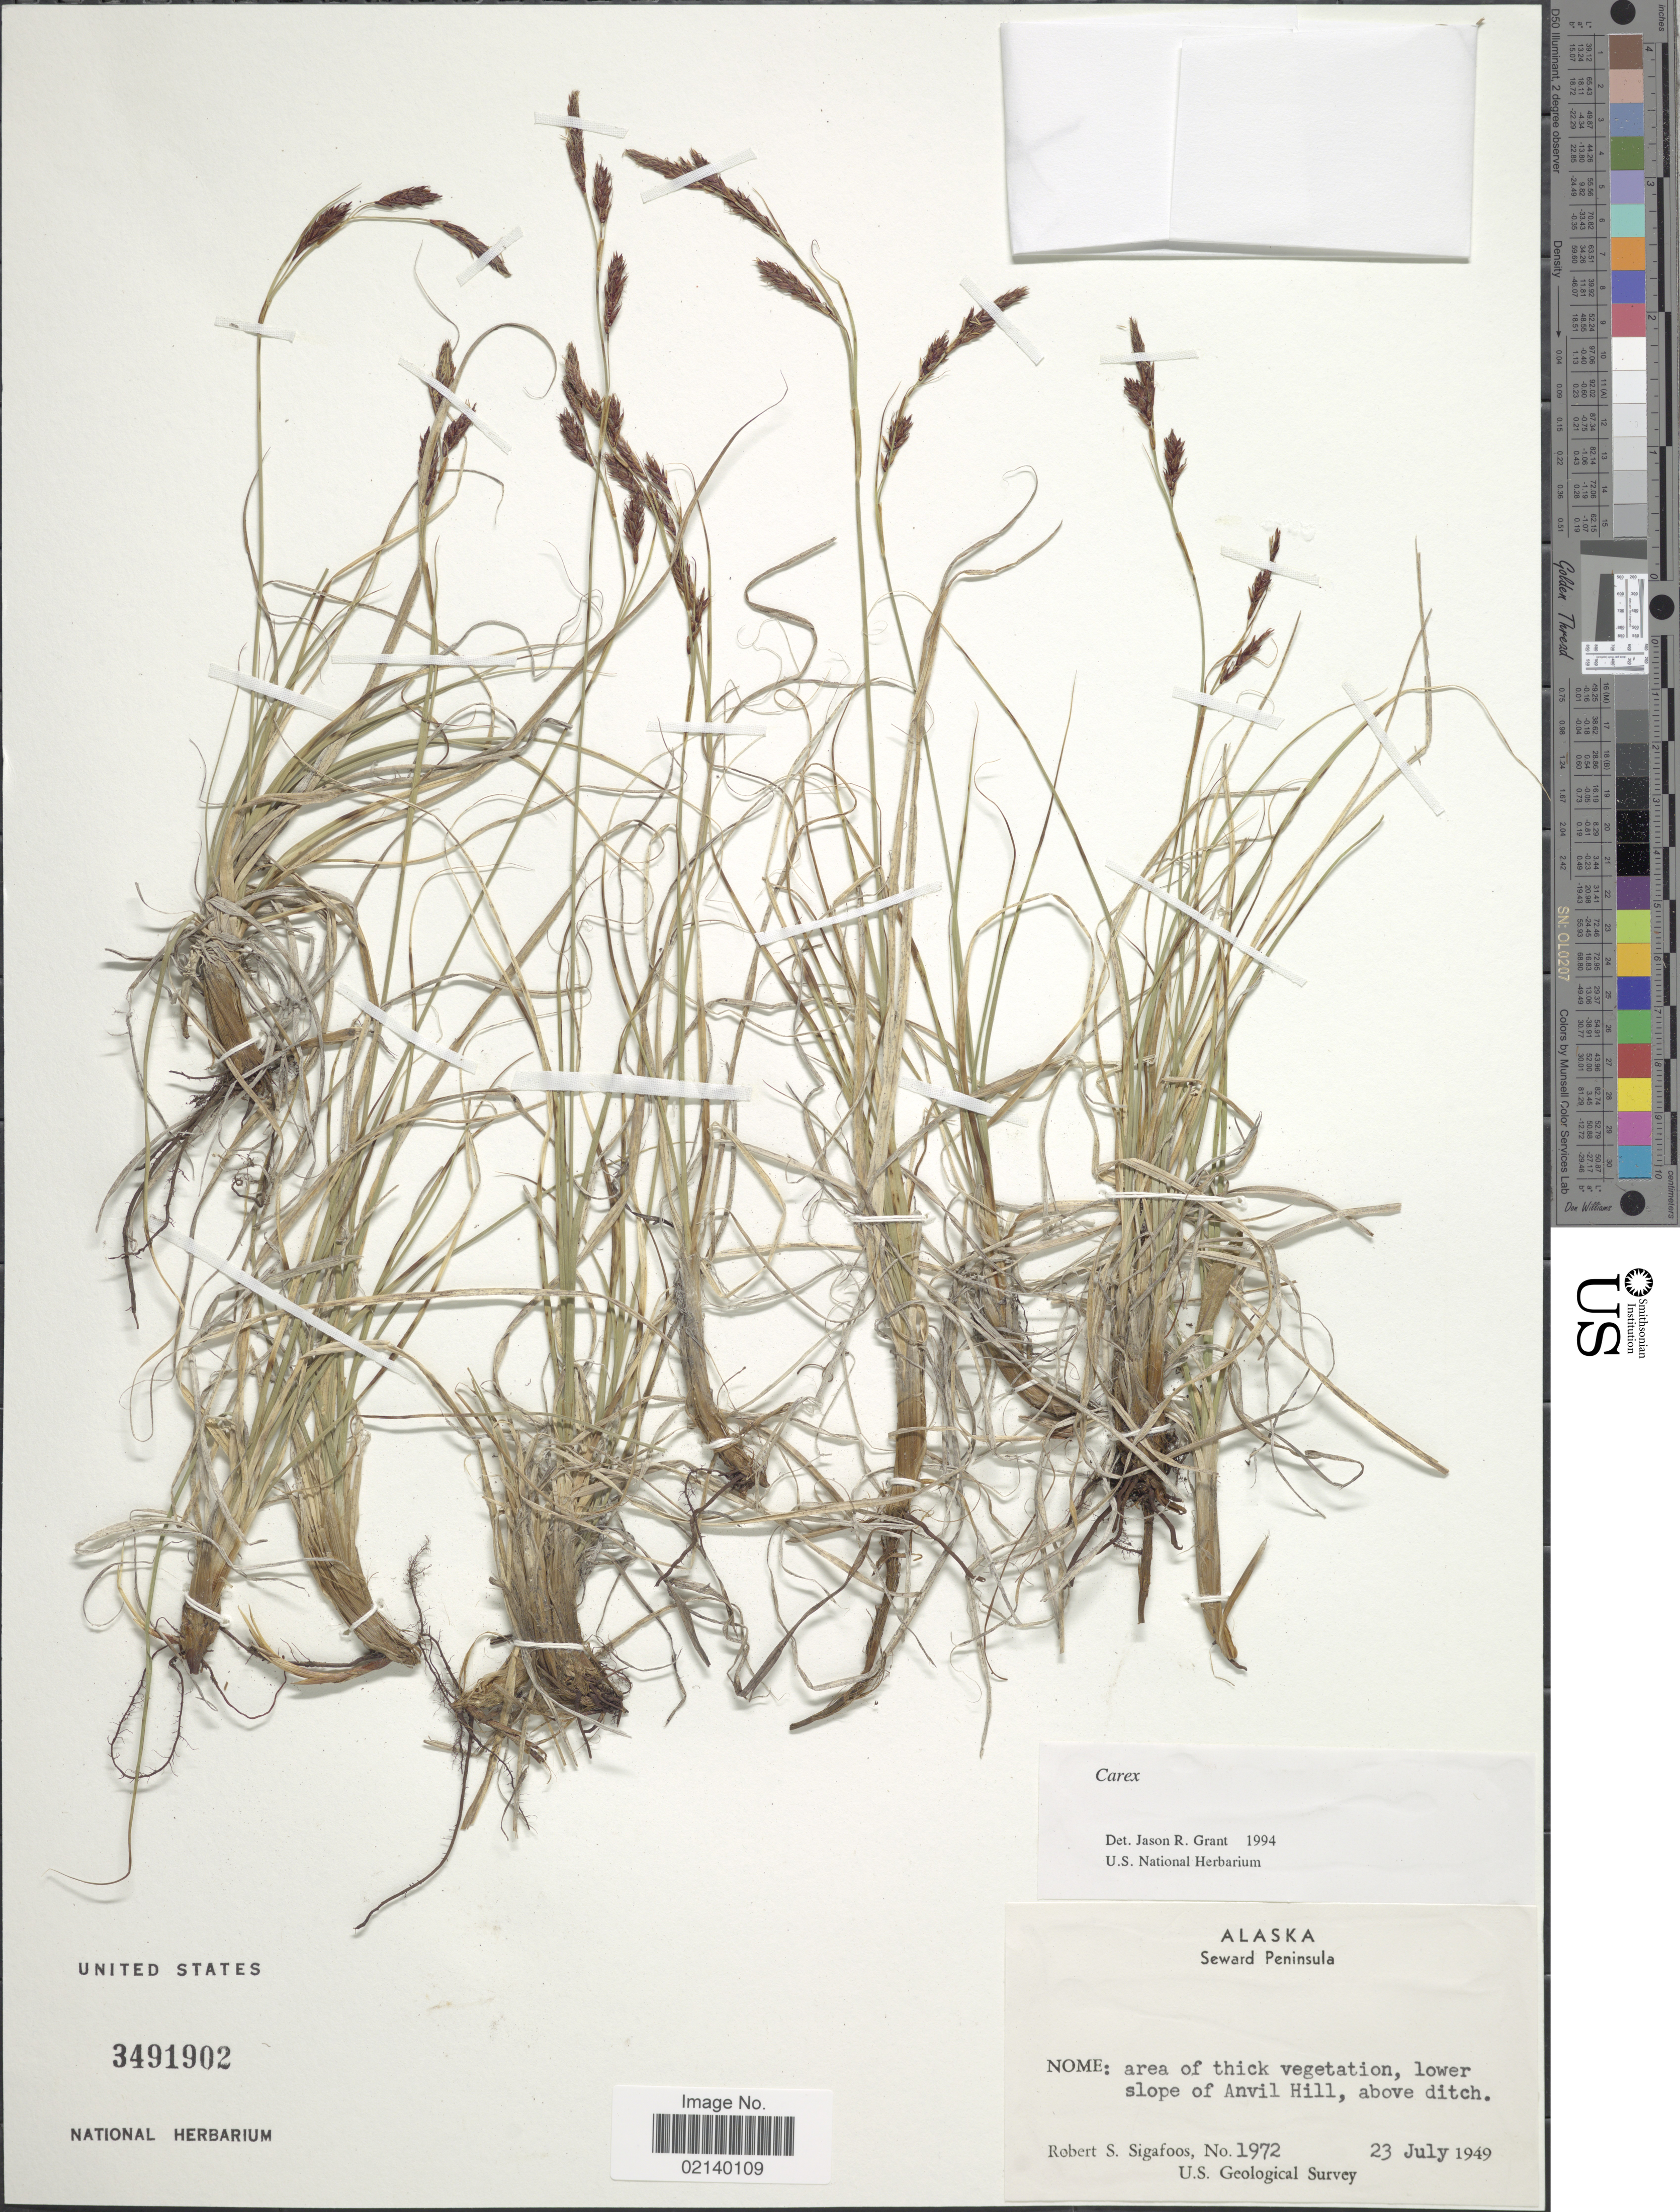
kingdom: Plantae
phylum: Tracheophyta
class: Liliopsida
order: Poales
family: Cyperaceae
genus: Carex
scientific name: Carex sp.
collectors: R. Sigafoos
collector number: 1972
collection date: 1949-07-23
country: United States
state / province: Alaska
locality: Seward Peninsula, Nome: area of thick vegetation, lower slope of Anvil Hill, above ditch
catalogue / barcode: US 3491902